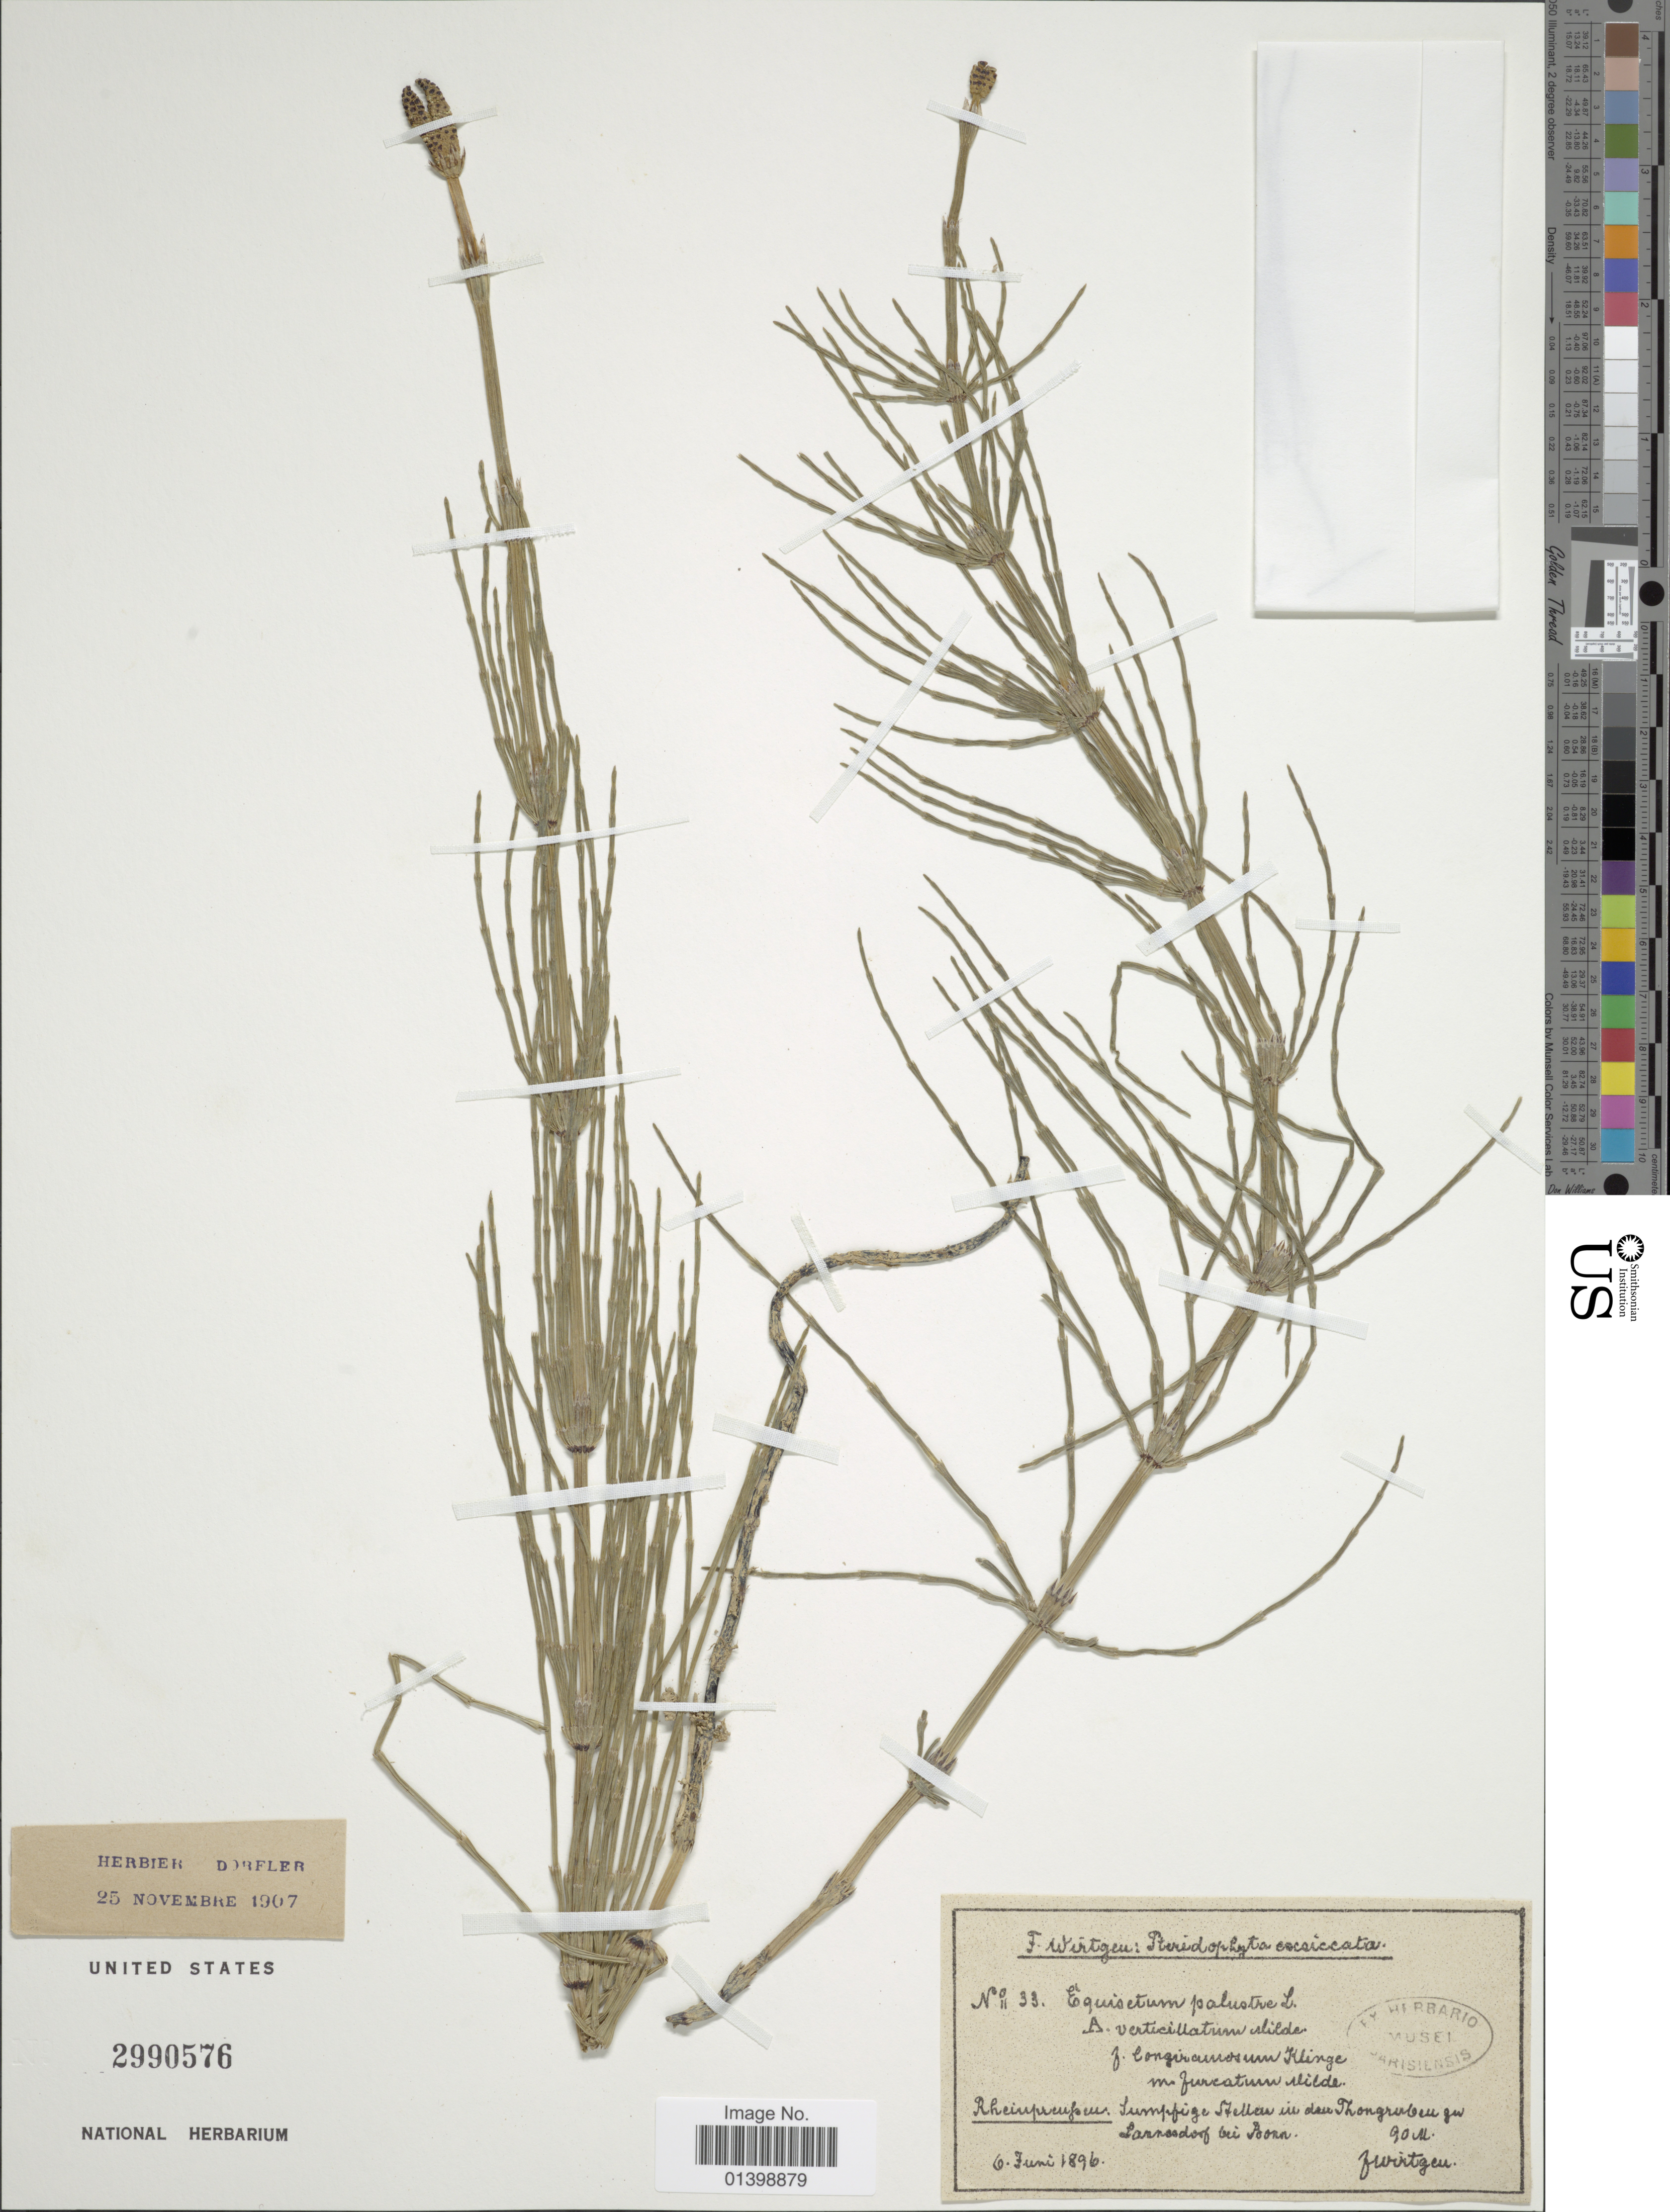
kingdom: Plantae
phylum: Tracheophyta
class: Polypodiopsida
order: Equisetales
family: Equisetaceae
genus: Equisetum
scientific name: Equisetum palustre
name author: L.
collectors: F. Wirtgen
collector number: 33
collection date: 1896-06-06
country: Germany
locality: Rheinpreussen: Sumpfife in den Thongruben Larnasdorf bei Bonn [interpreted]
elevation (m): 90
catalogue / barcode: US 2990576